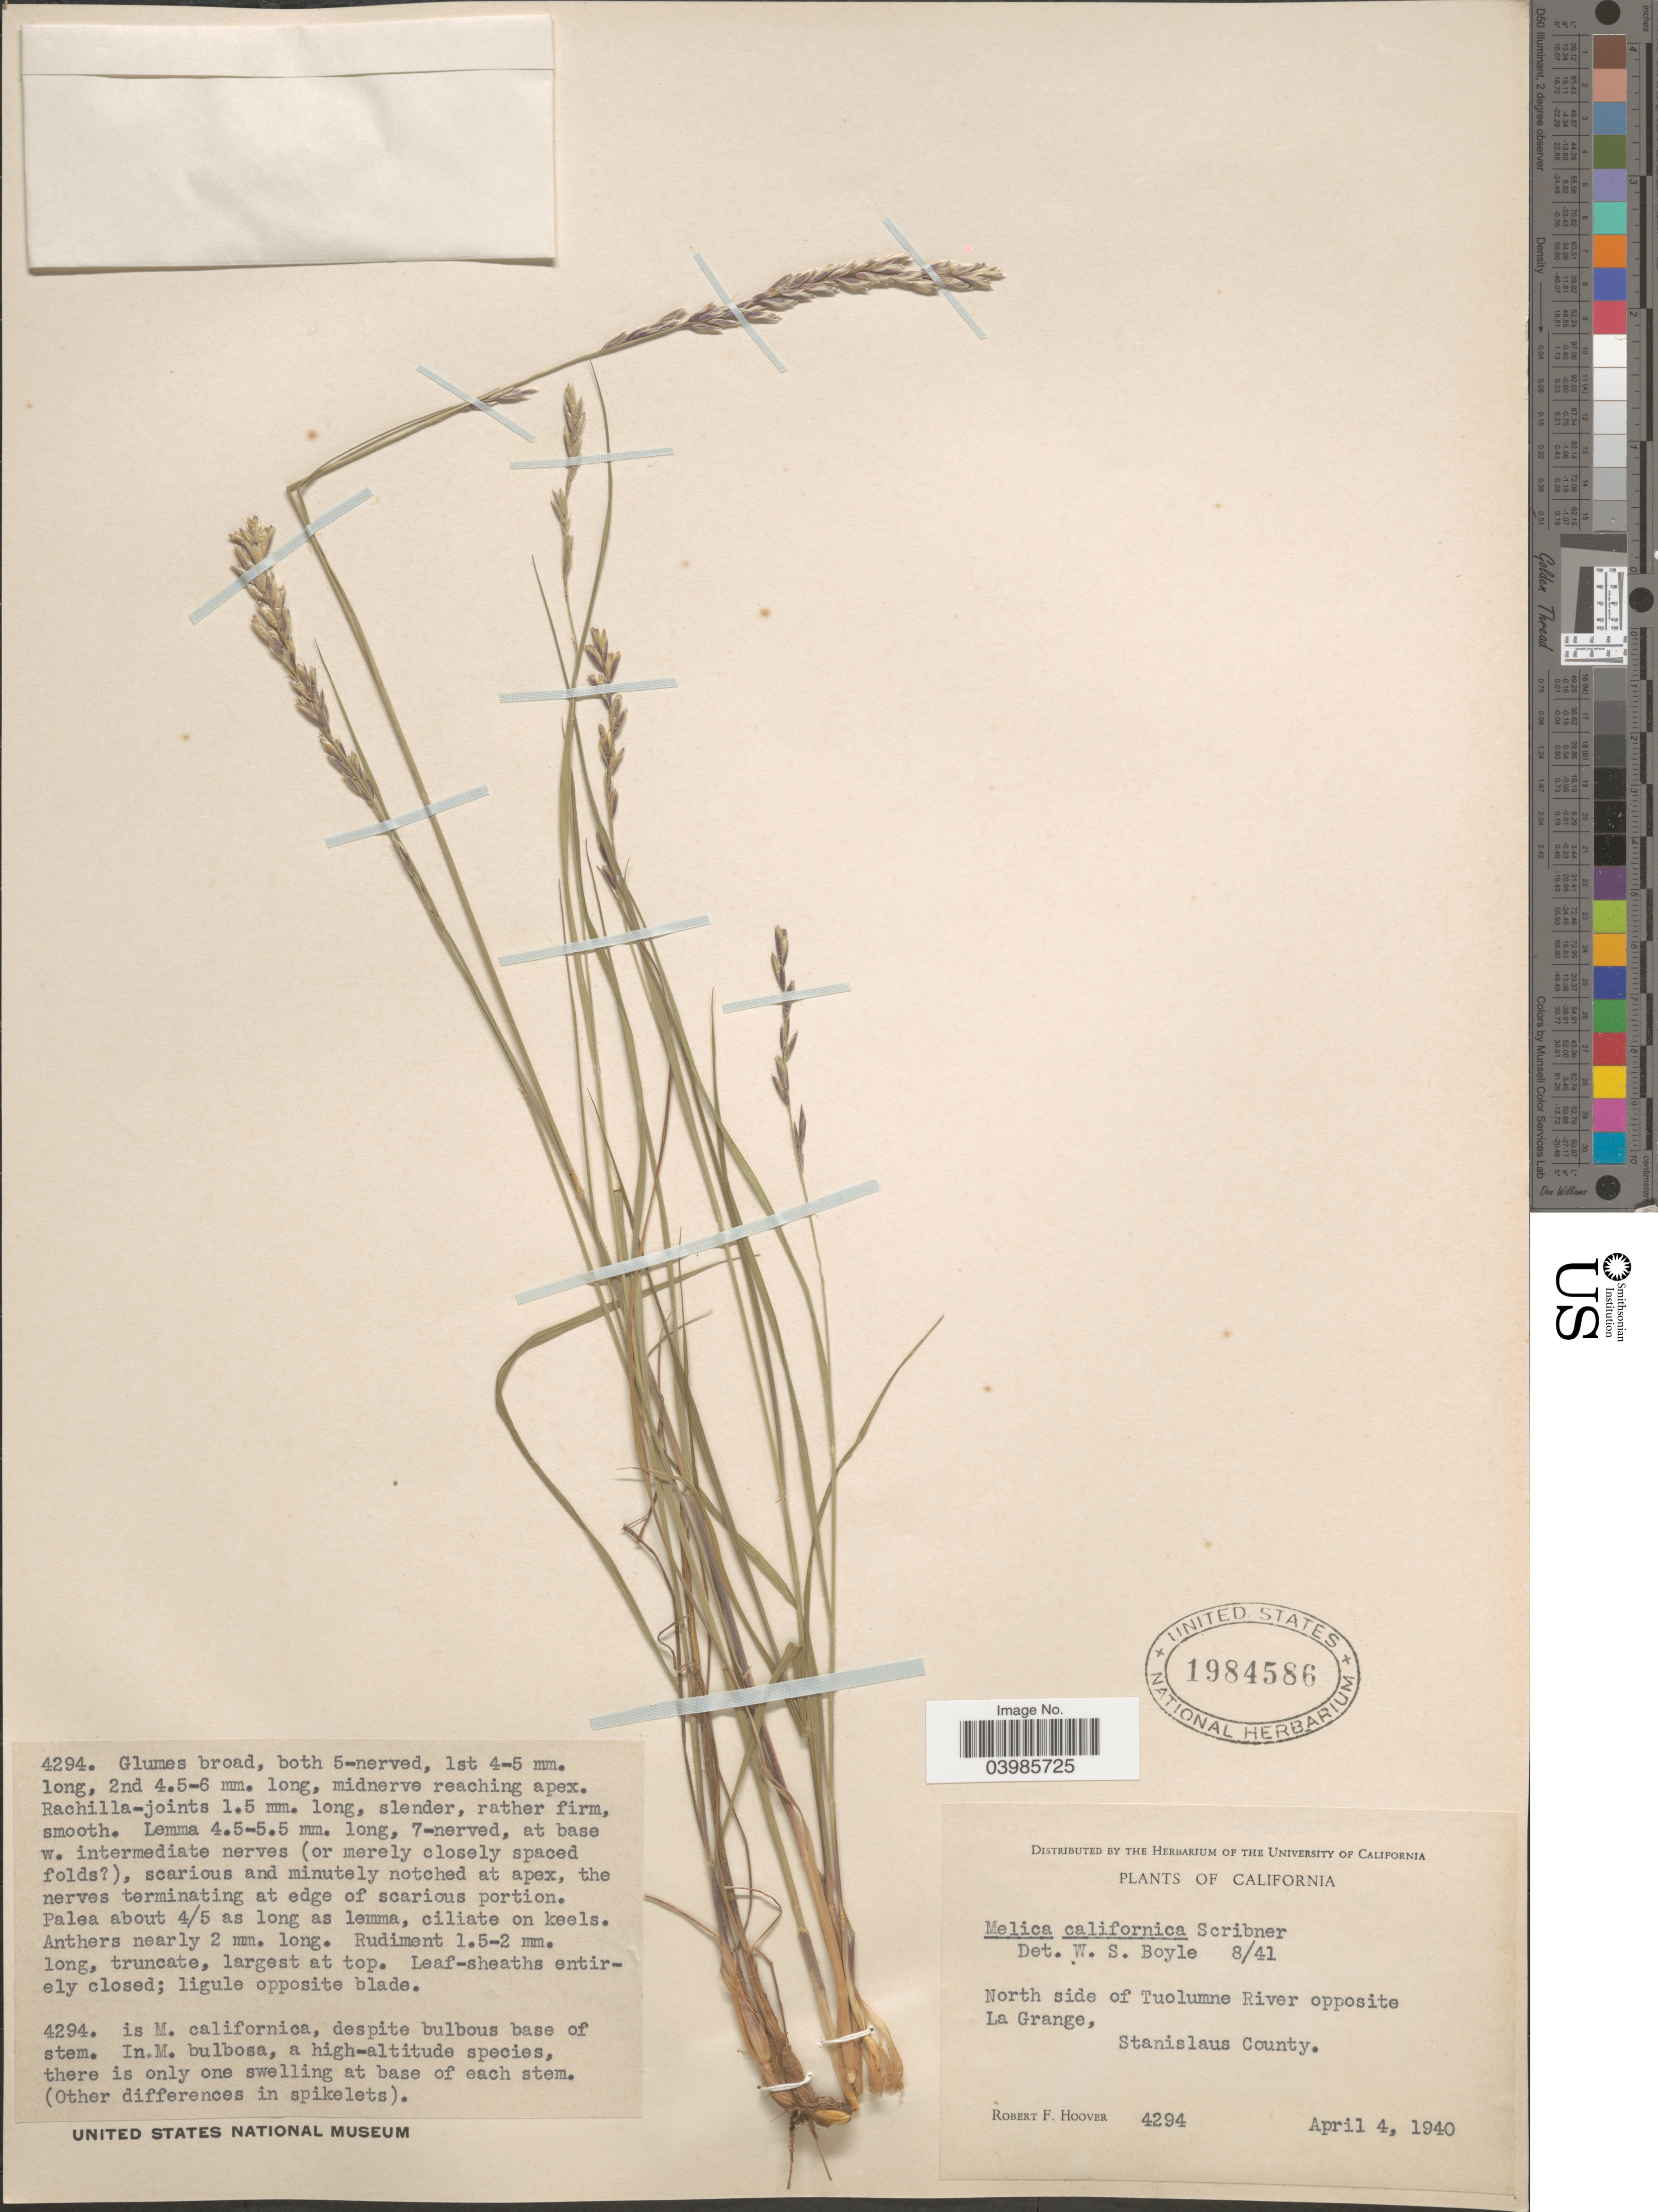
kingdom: Plantae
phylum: Tracheophyta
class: Liliopsida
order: Poales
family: Poaceae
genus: Melica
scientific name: Melica californica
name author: Scribn.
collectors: R. F. Hoover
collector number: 4294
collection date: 1940-04-04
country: United States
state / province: California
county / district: Stanislaus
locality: North side of Tuolumne River opposite La Grange,Stanislaus County.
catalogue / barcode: US 1984586